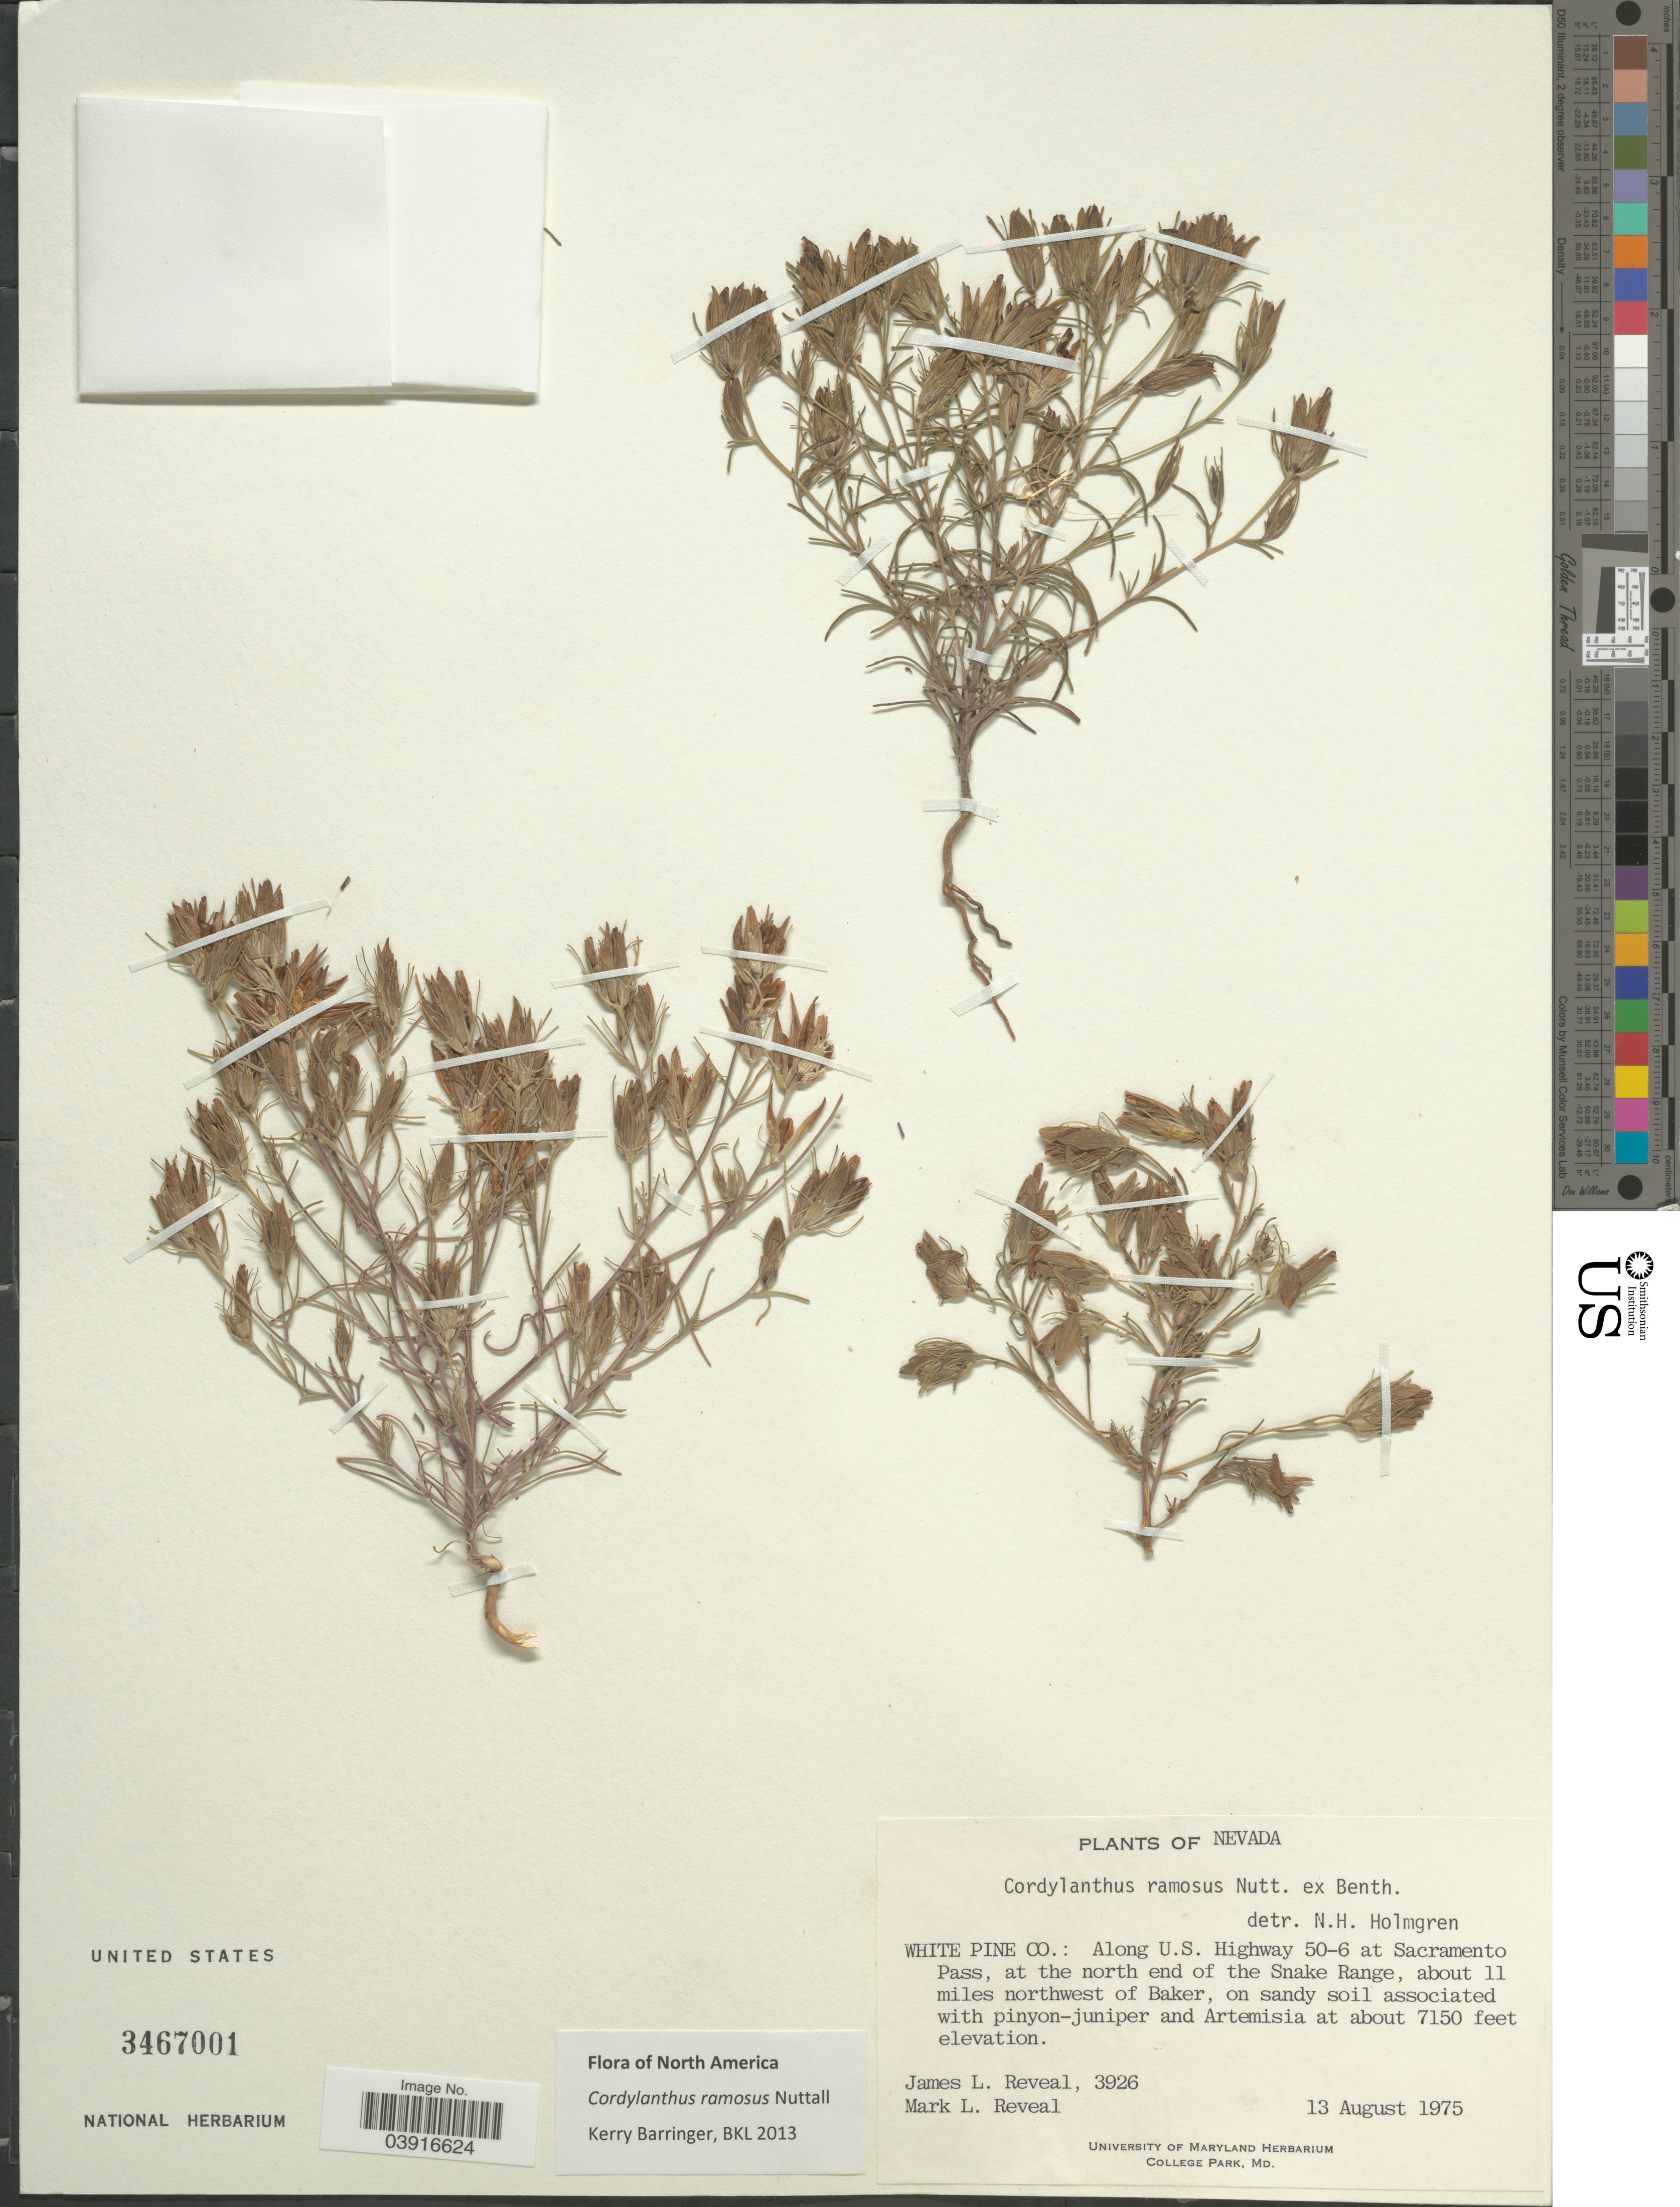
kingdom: Plantae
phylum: Tracheophyta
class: Magnoliopsida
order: Lamiales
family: Orobanchaceae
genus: Cordylanthus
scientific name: Cordylanthus ramosus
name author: Nutt. ex Benth.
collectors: J. L. Reveal & M. L. Reveal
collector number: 3926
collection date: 1975-08-13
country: United States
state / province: Nevada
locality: White Pine Co.: Along U.S. Highway 50-6 at Sacramento Pass, at the north end of the Snake Range, about 11 miles northwest of Baker.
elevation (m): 2179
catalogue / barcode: US 3467001